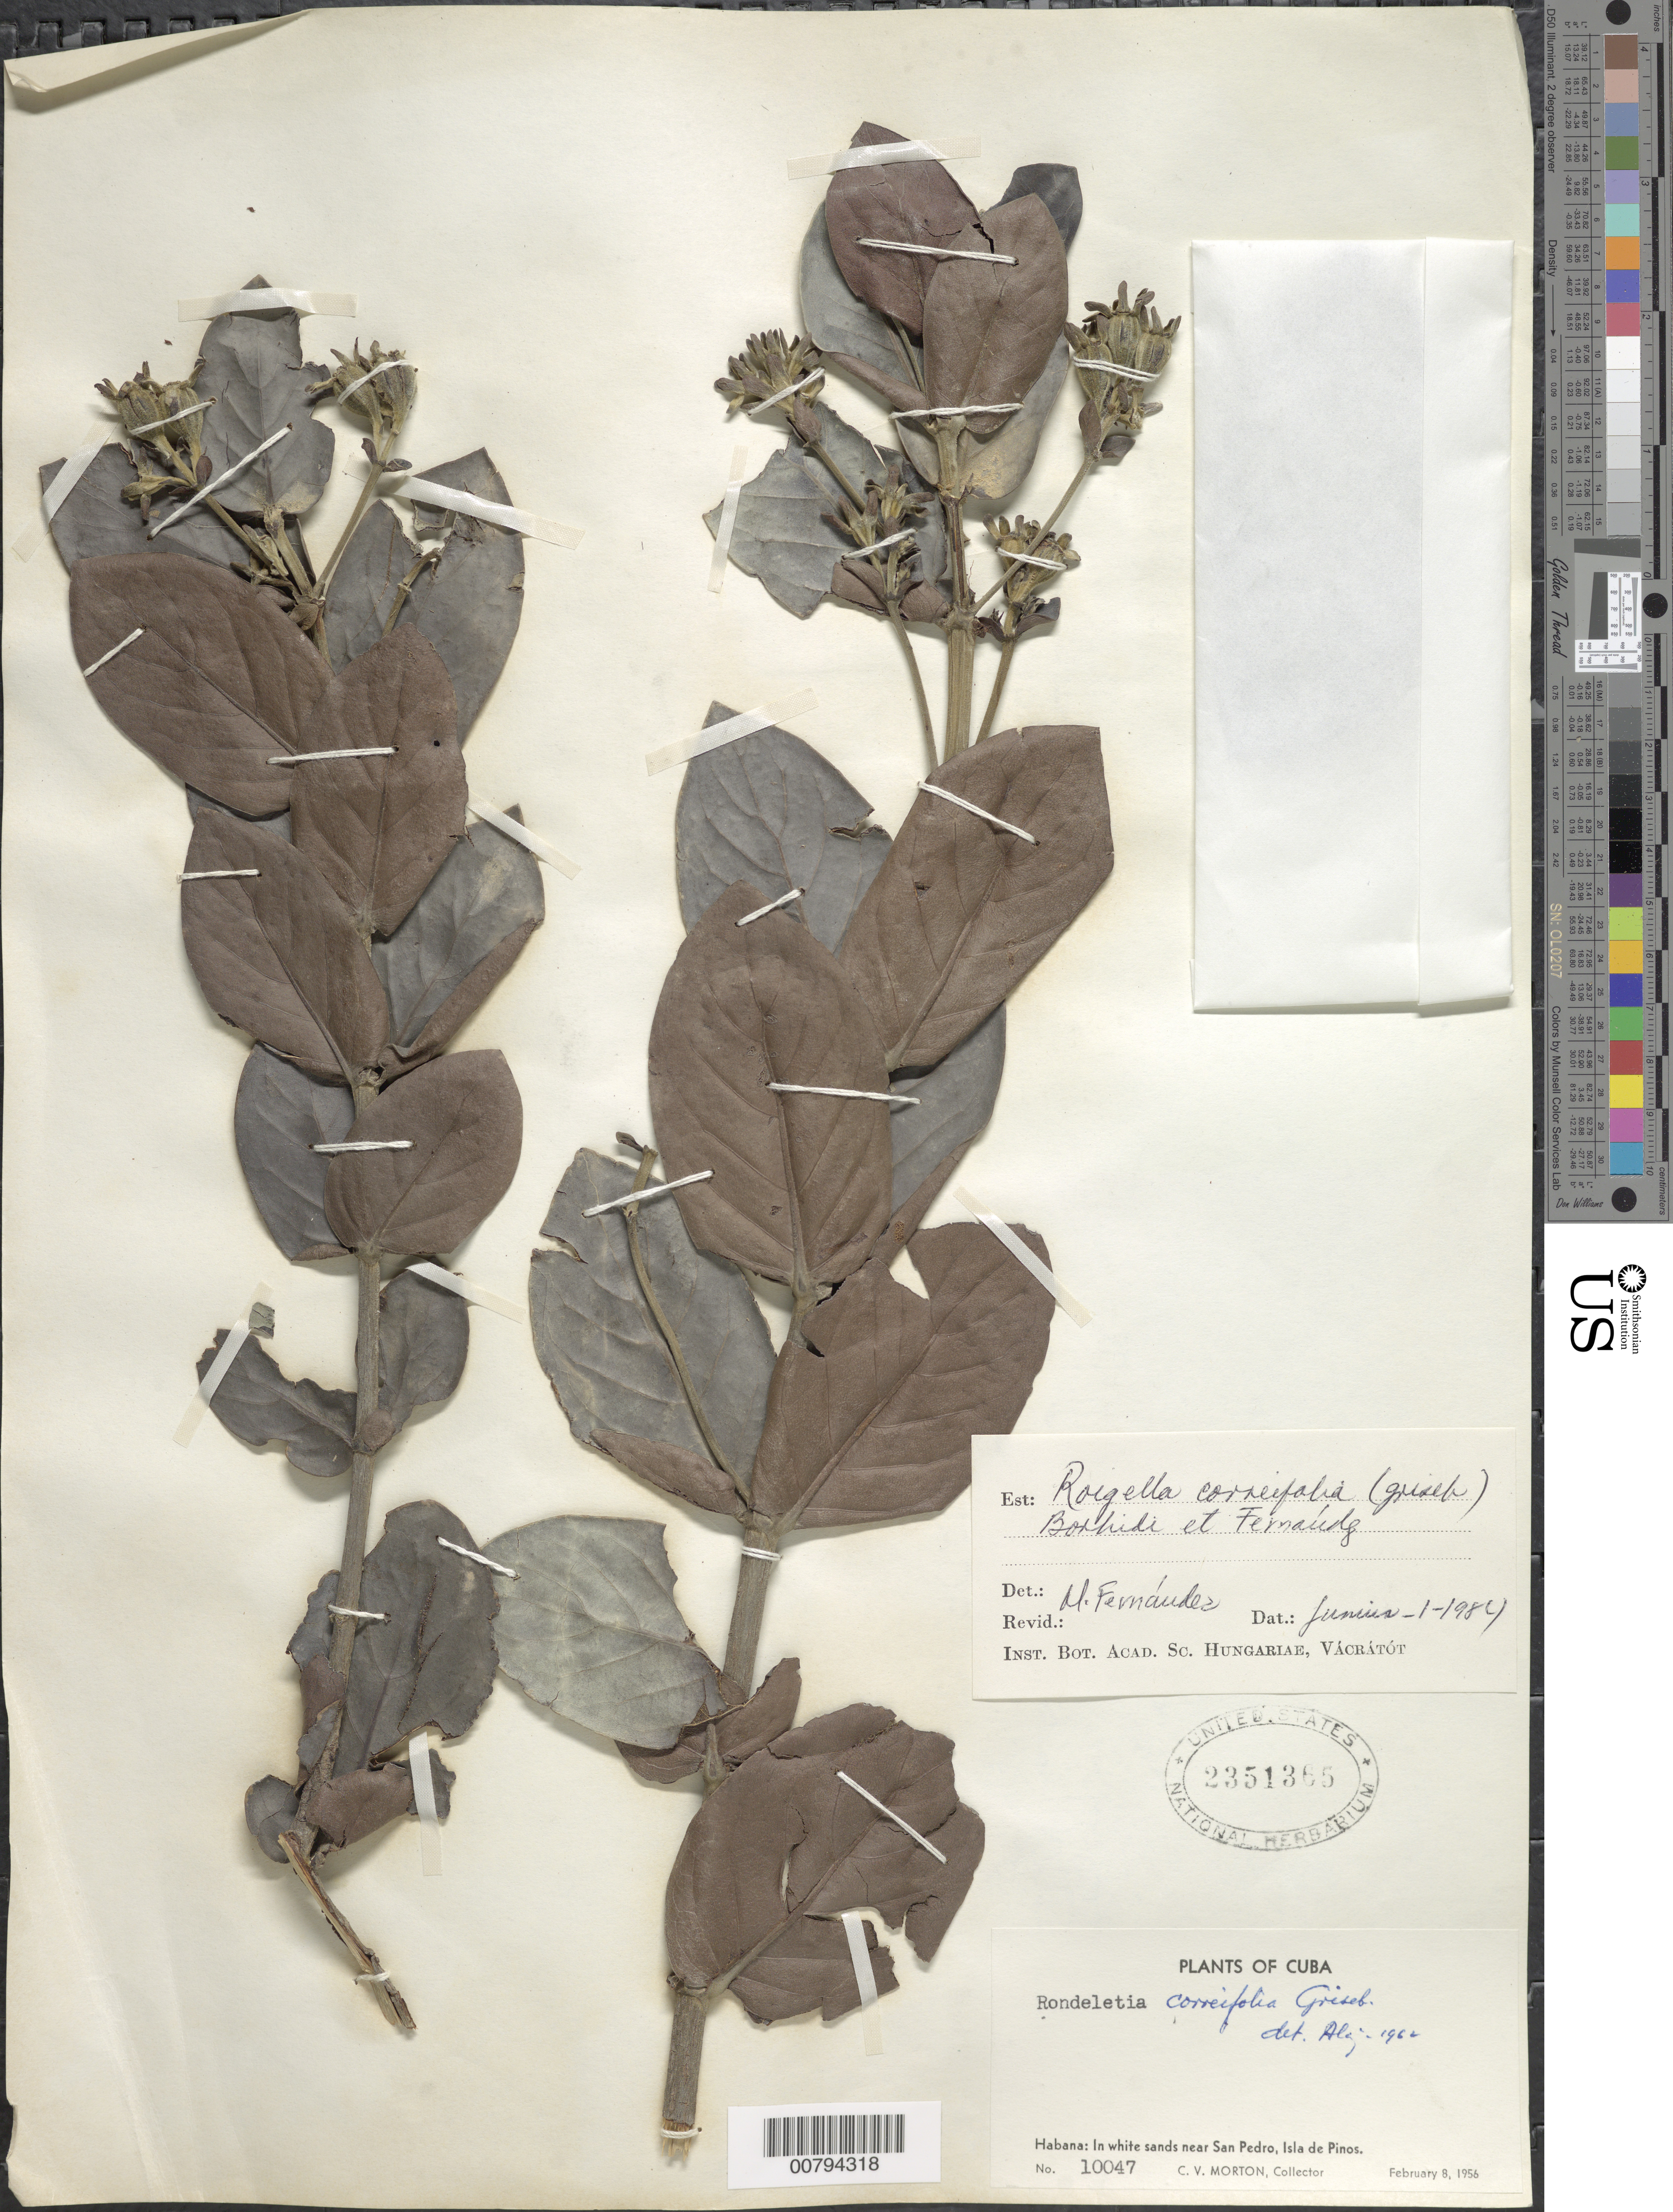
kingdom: Plantae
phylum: Tracheophyta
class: Magnoliopsida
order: Gentianales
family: Rubiaceae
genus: Roigella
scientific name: Roigella correifolia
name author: (Griseb.) Borhidi & Fernández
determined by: Fernandez, M.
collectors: C. V. Morton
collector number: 10047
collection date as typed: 08 Feb 1956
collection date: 1956-02-08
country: Cuba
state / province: La Habana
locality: In sands near San Pedro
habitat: White sands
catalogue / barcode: US 2351365